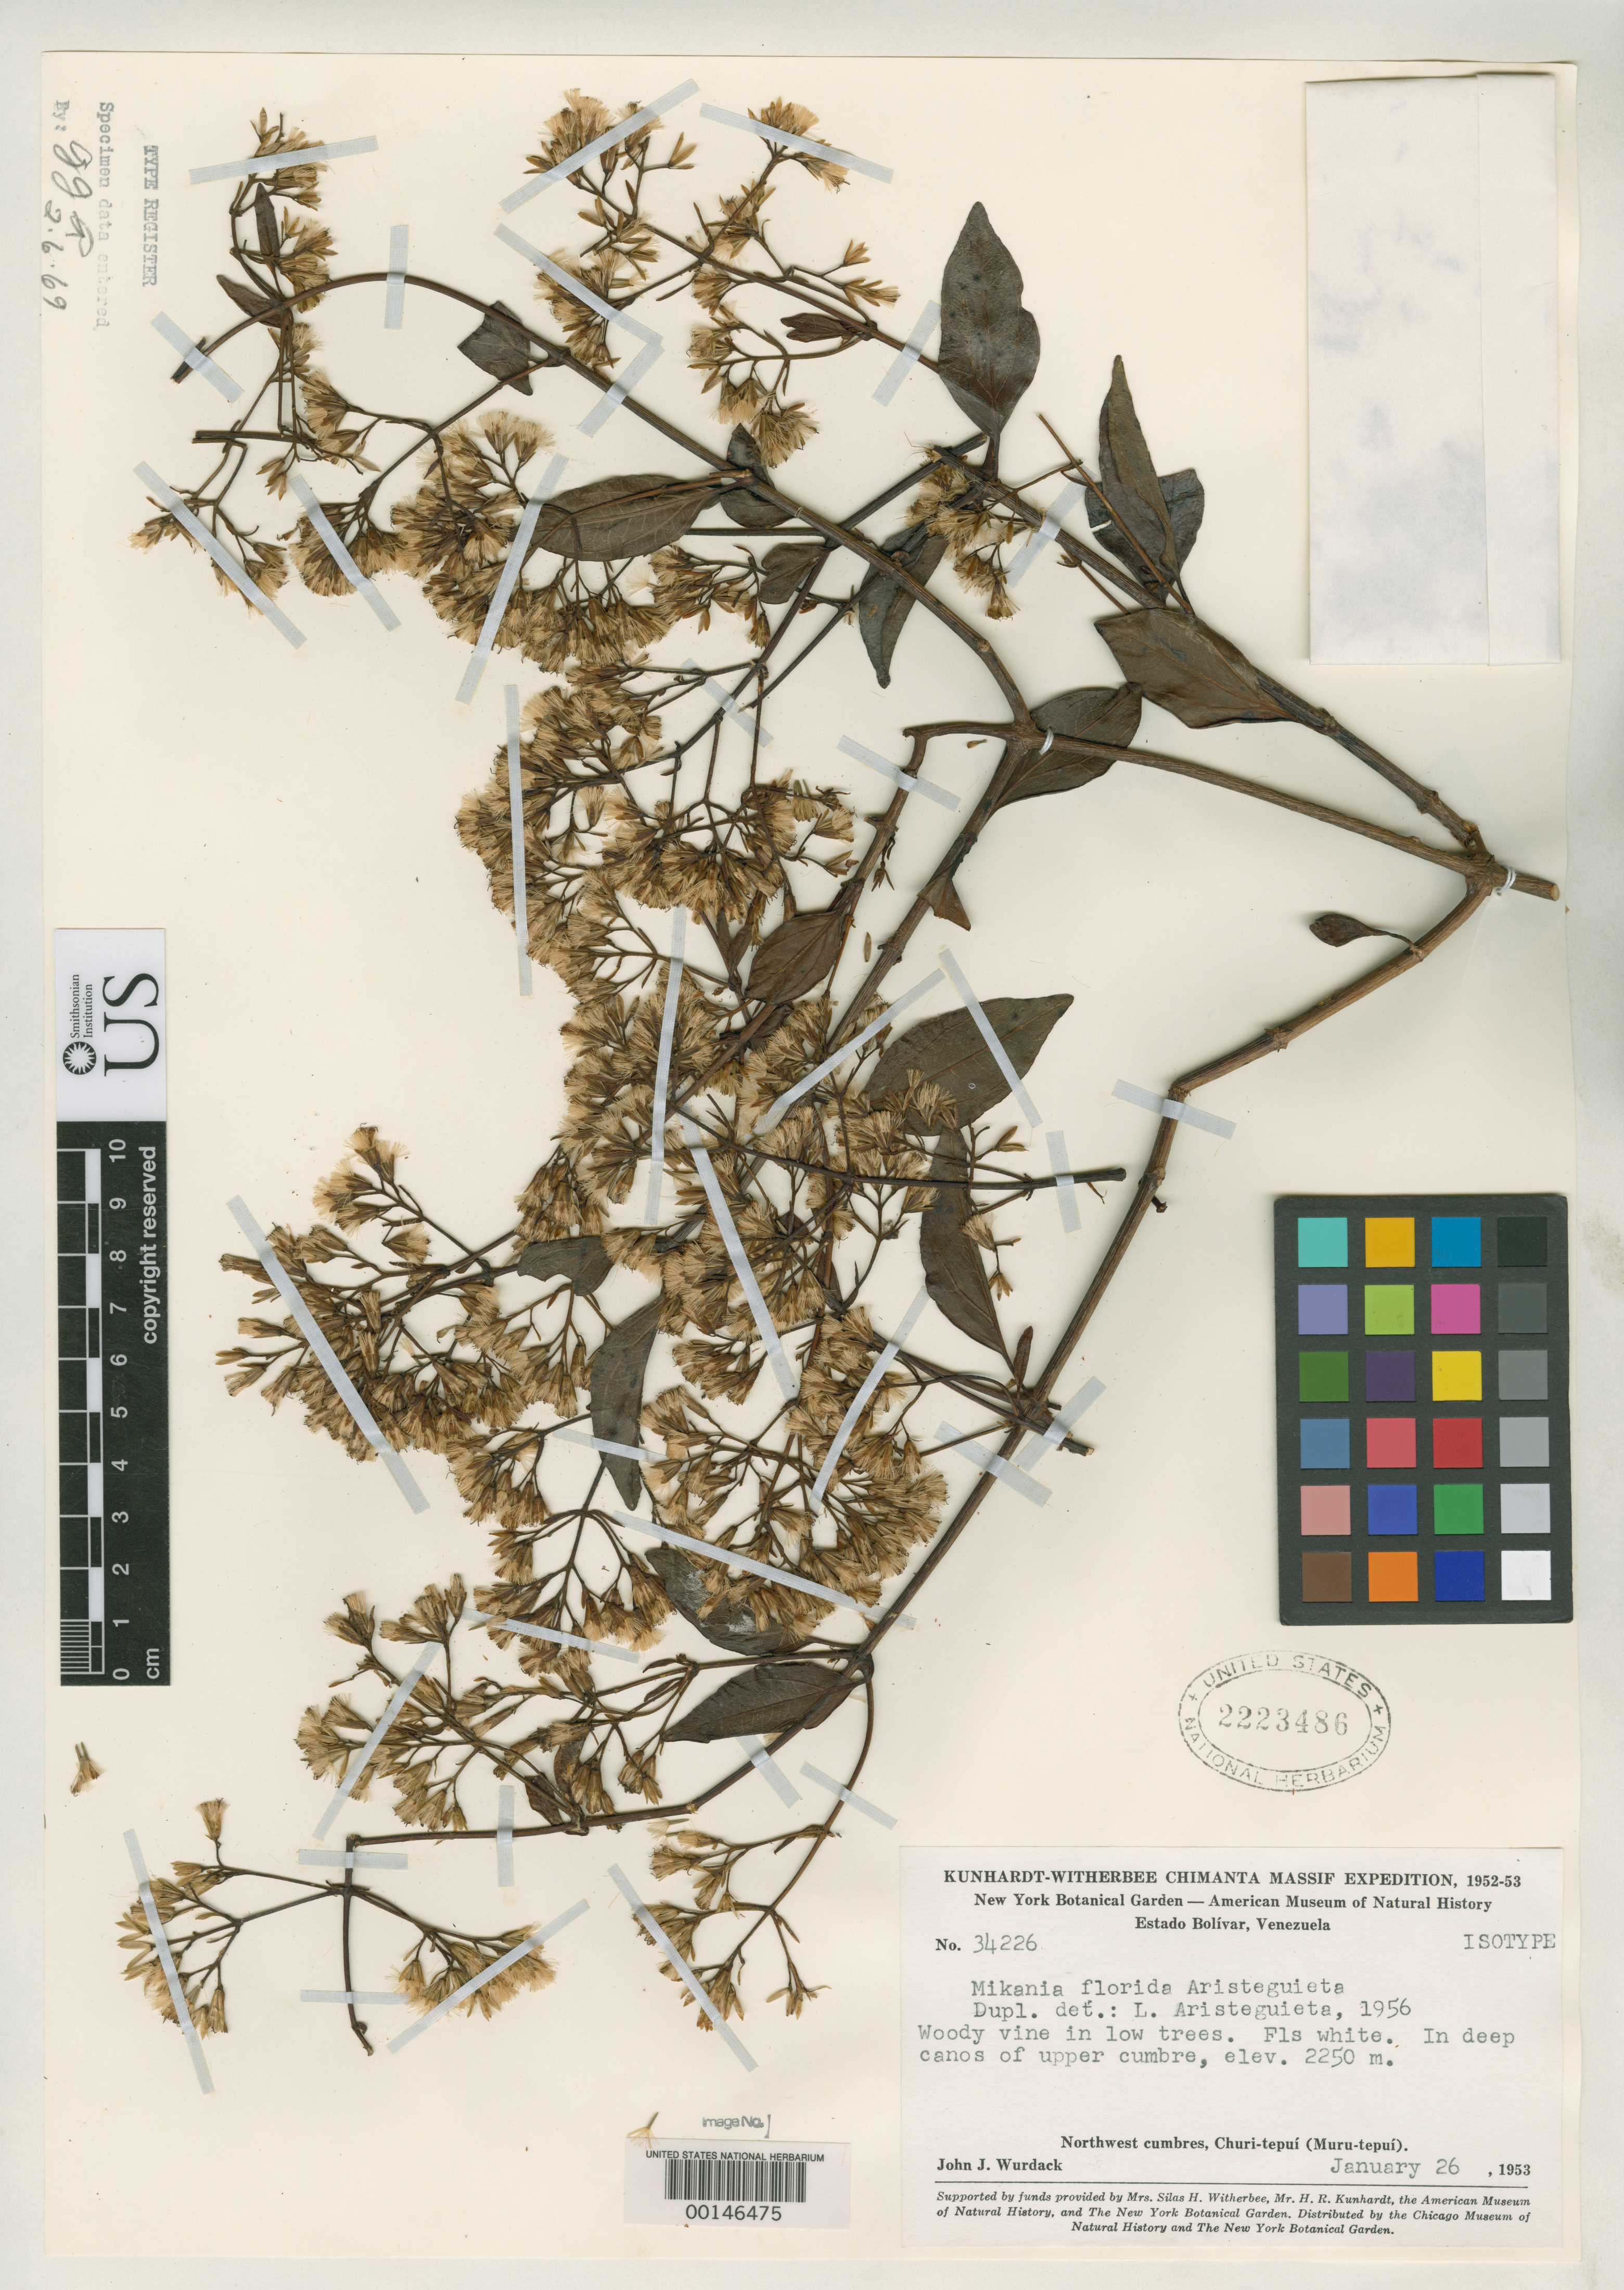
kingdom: Plantae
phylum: Tracheophyta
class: Magnoliopsida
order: Asterales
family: Asteraceae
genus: Mikania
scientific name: Mikania florida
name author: Aristeg.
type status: Isotype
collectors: J. J. Wurdack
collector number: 34226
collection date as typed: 26 Jan 1953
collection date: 1953-01-26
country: Venezuela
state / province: Bolivar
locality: Churi-tepui.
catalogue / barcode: US 2223486